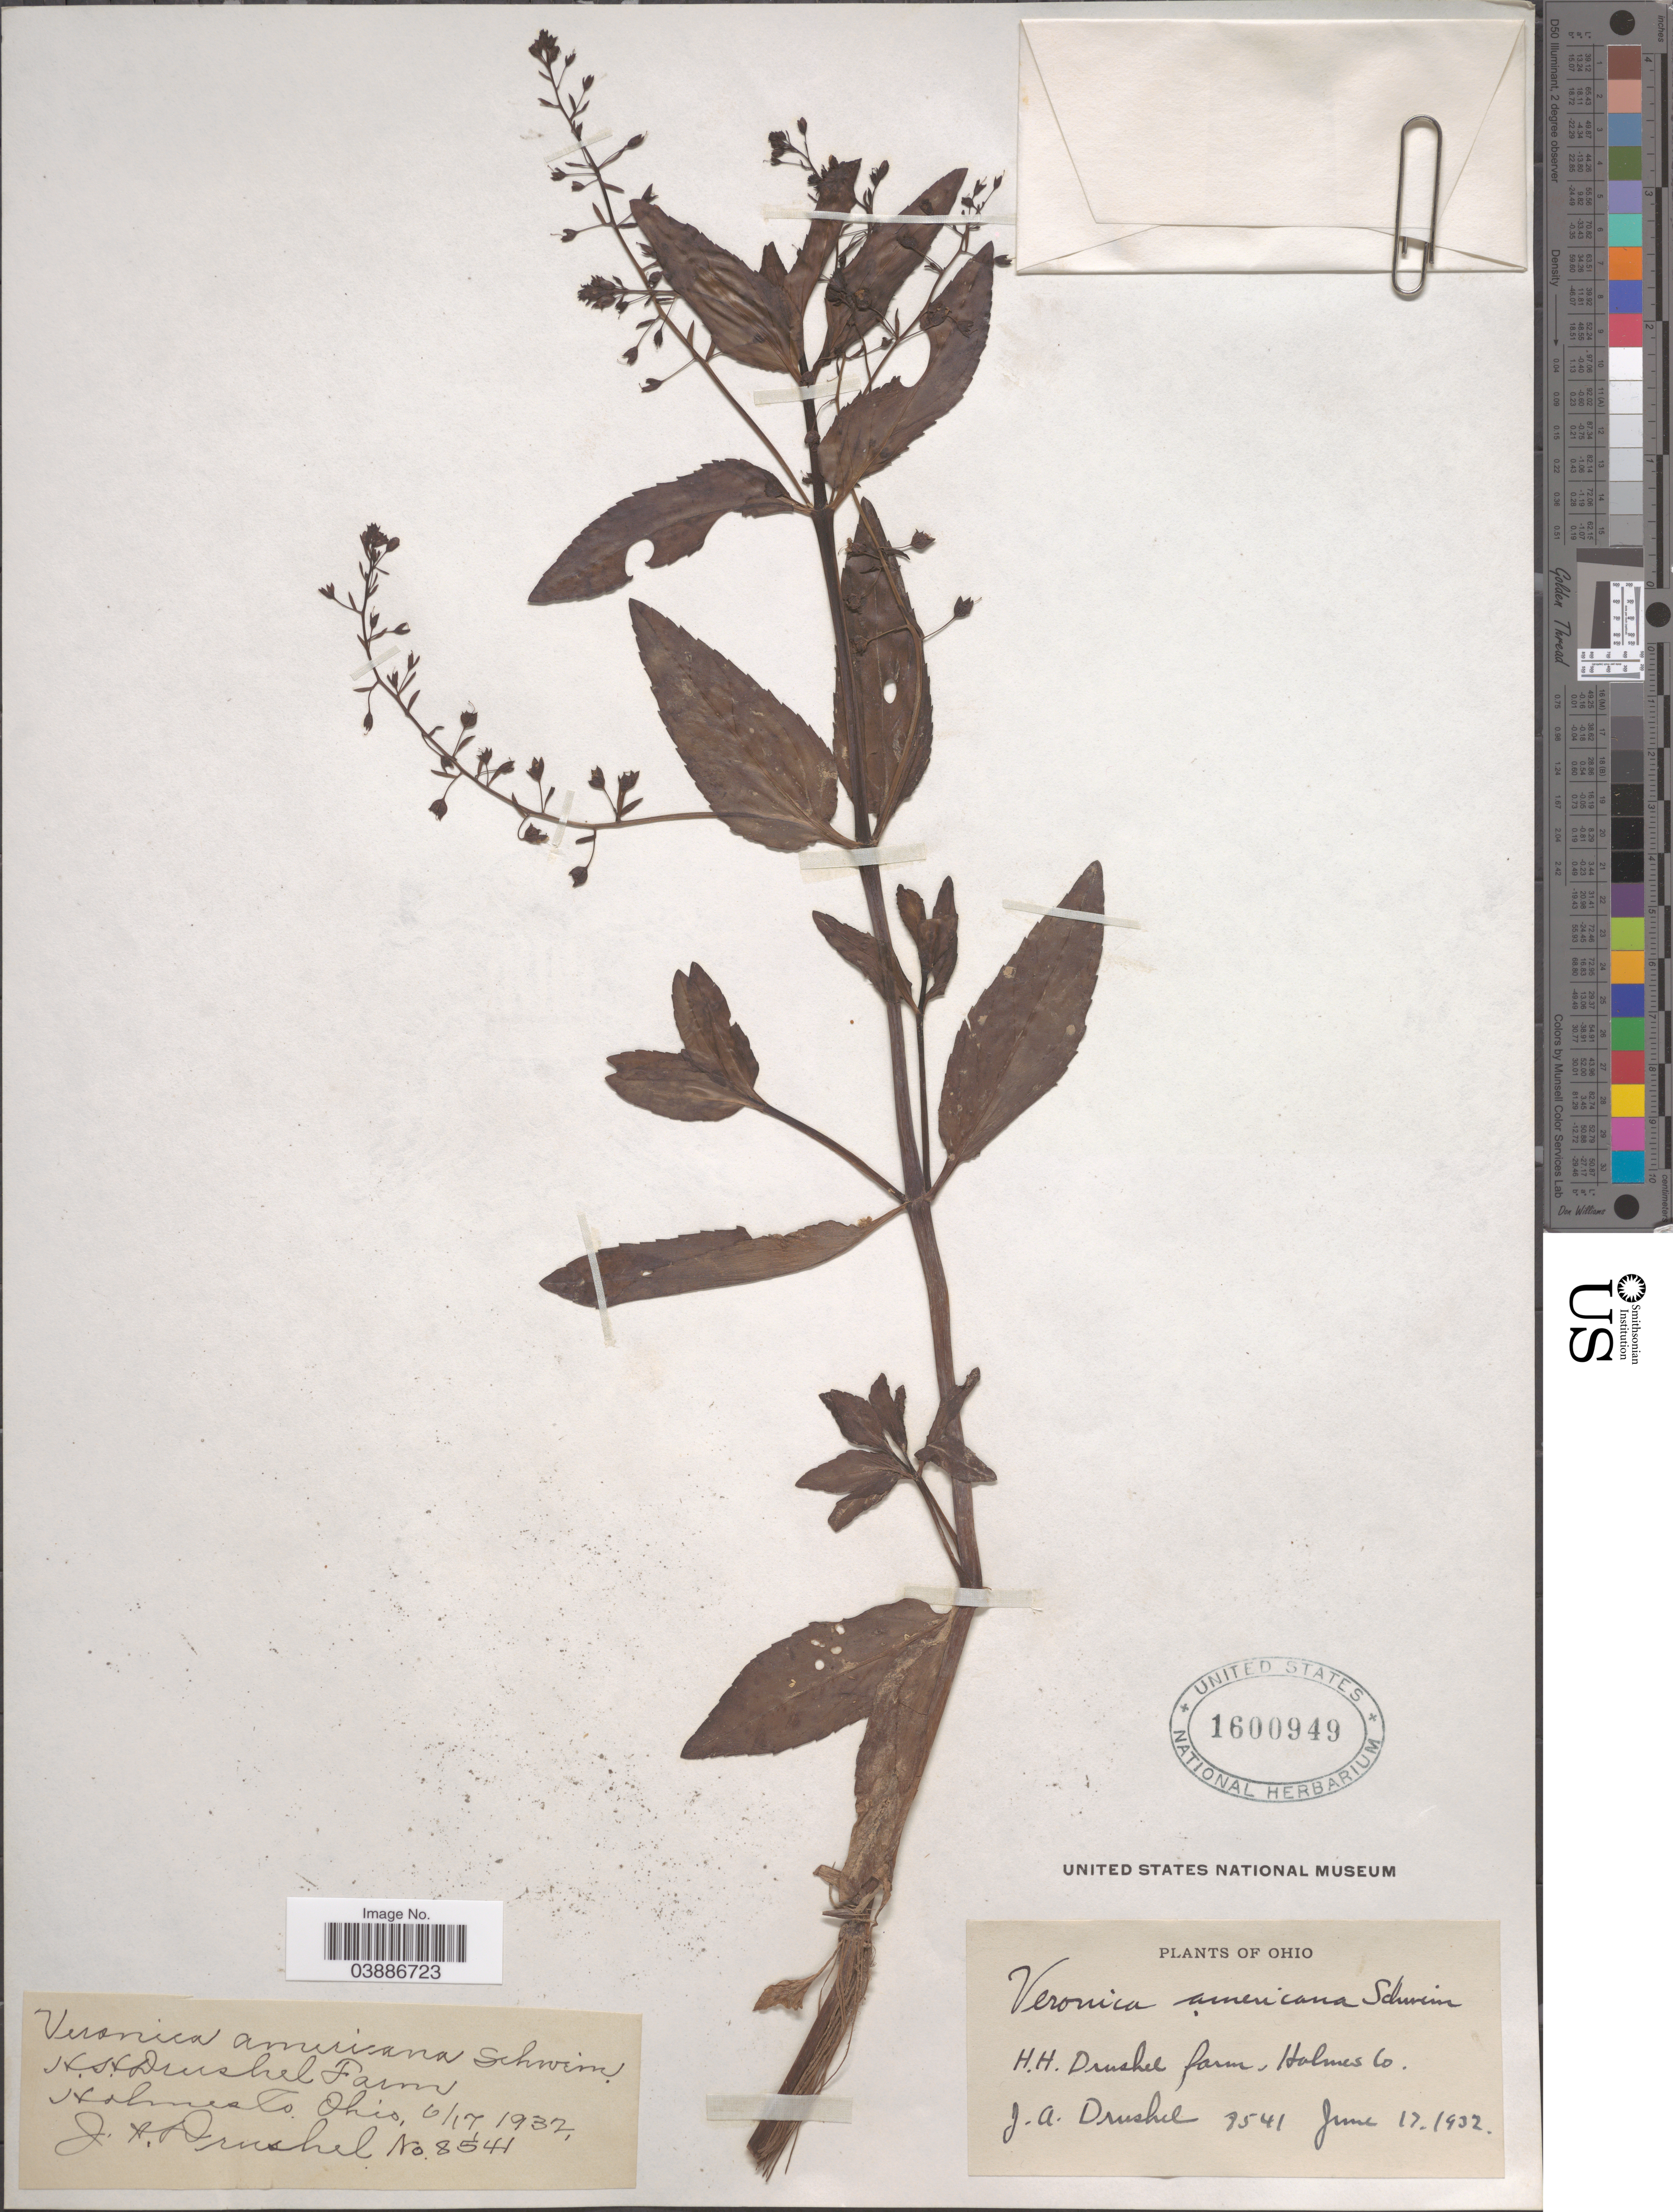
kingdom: Plantae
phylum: Tracheophyta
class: Magnoliopsida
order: Lamiales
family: Plantaginaceae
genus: Veronica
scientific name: Veronica americana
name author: Schwein. ex Benth.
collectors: J. A. Drushel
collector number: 8541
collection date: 1932-06-17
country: United States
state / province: Ohio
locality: H.H. Drushel farm, Holmes Co.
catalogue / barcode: US 1600949